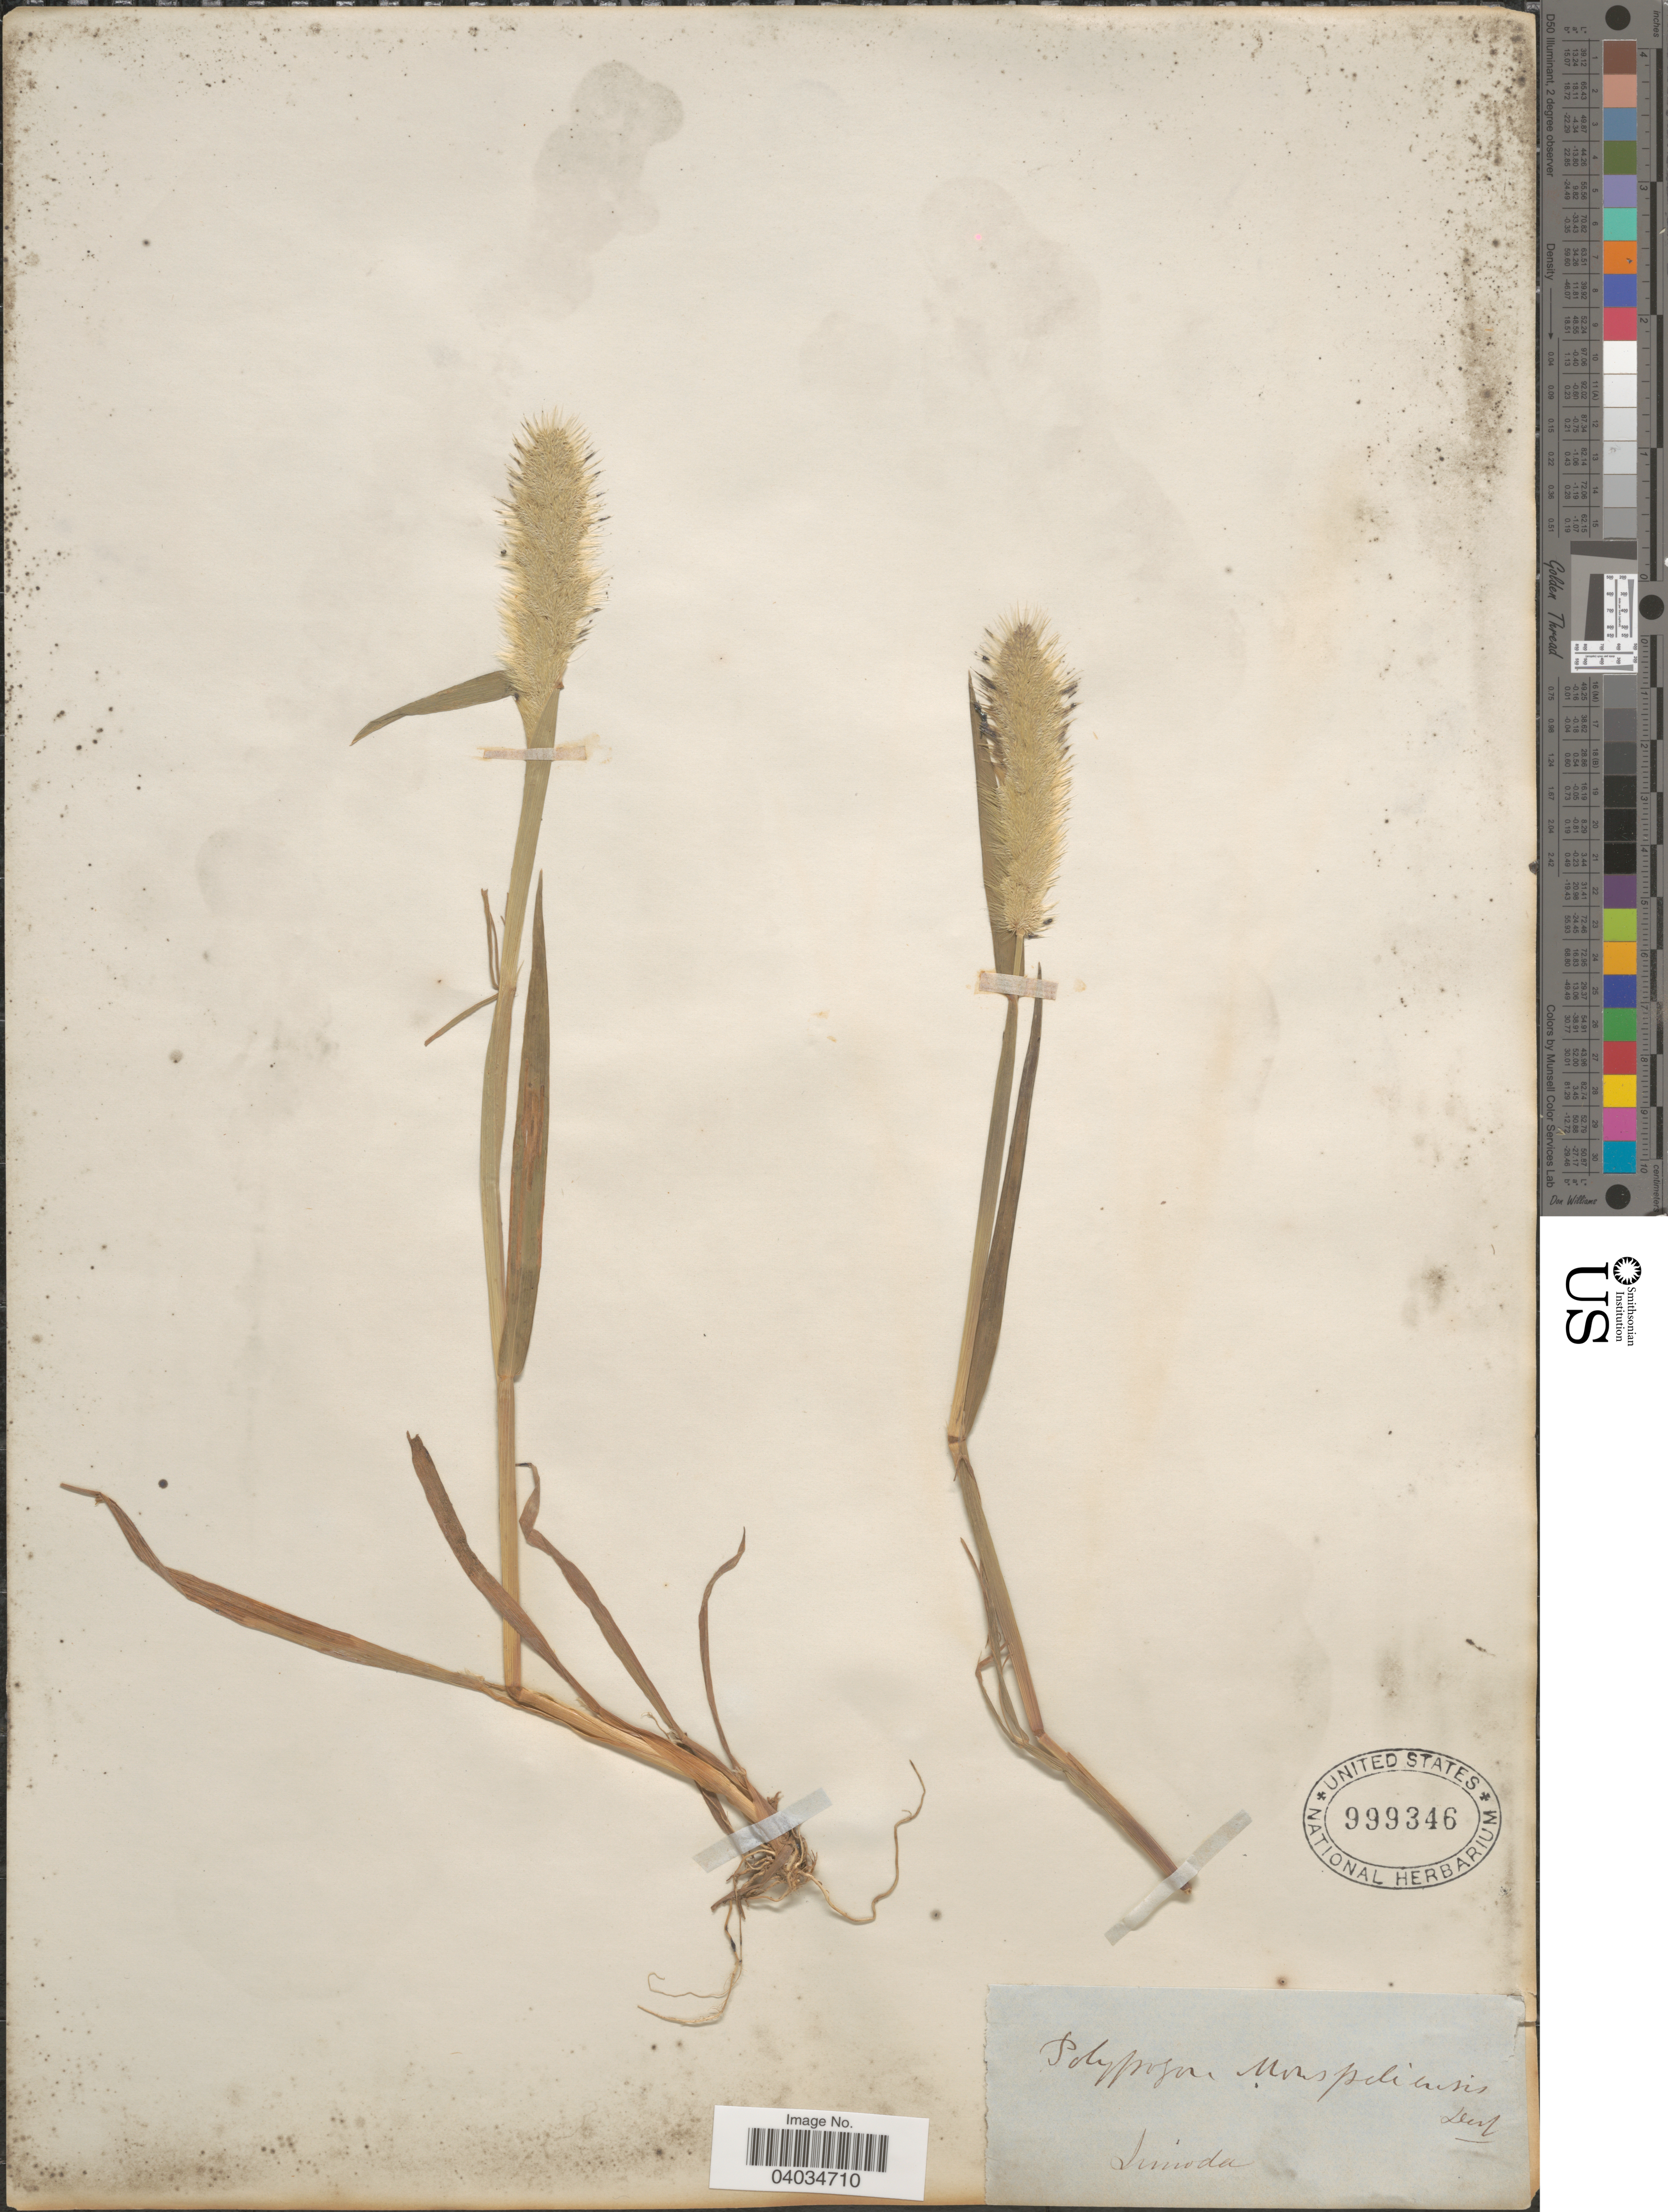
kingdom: Plantae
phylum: Tracheophyta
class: Liliopsida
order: Poales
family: Poaceae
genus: Polypogon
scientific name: Polypogon monspeliensis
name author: (L.) Desf.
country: Japan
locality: Simoda.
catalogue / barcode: US 999346